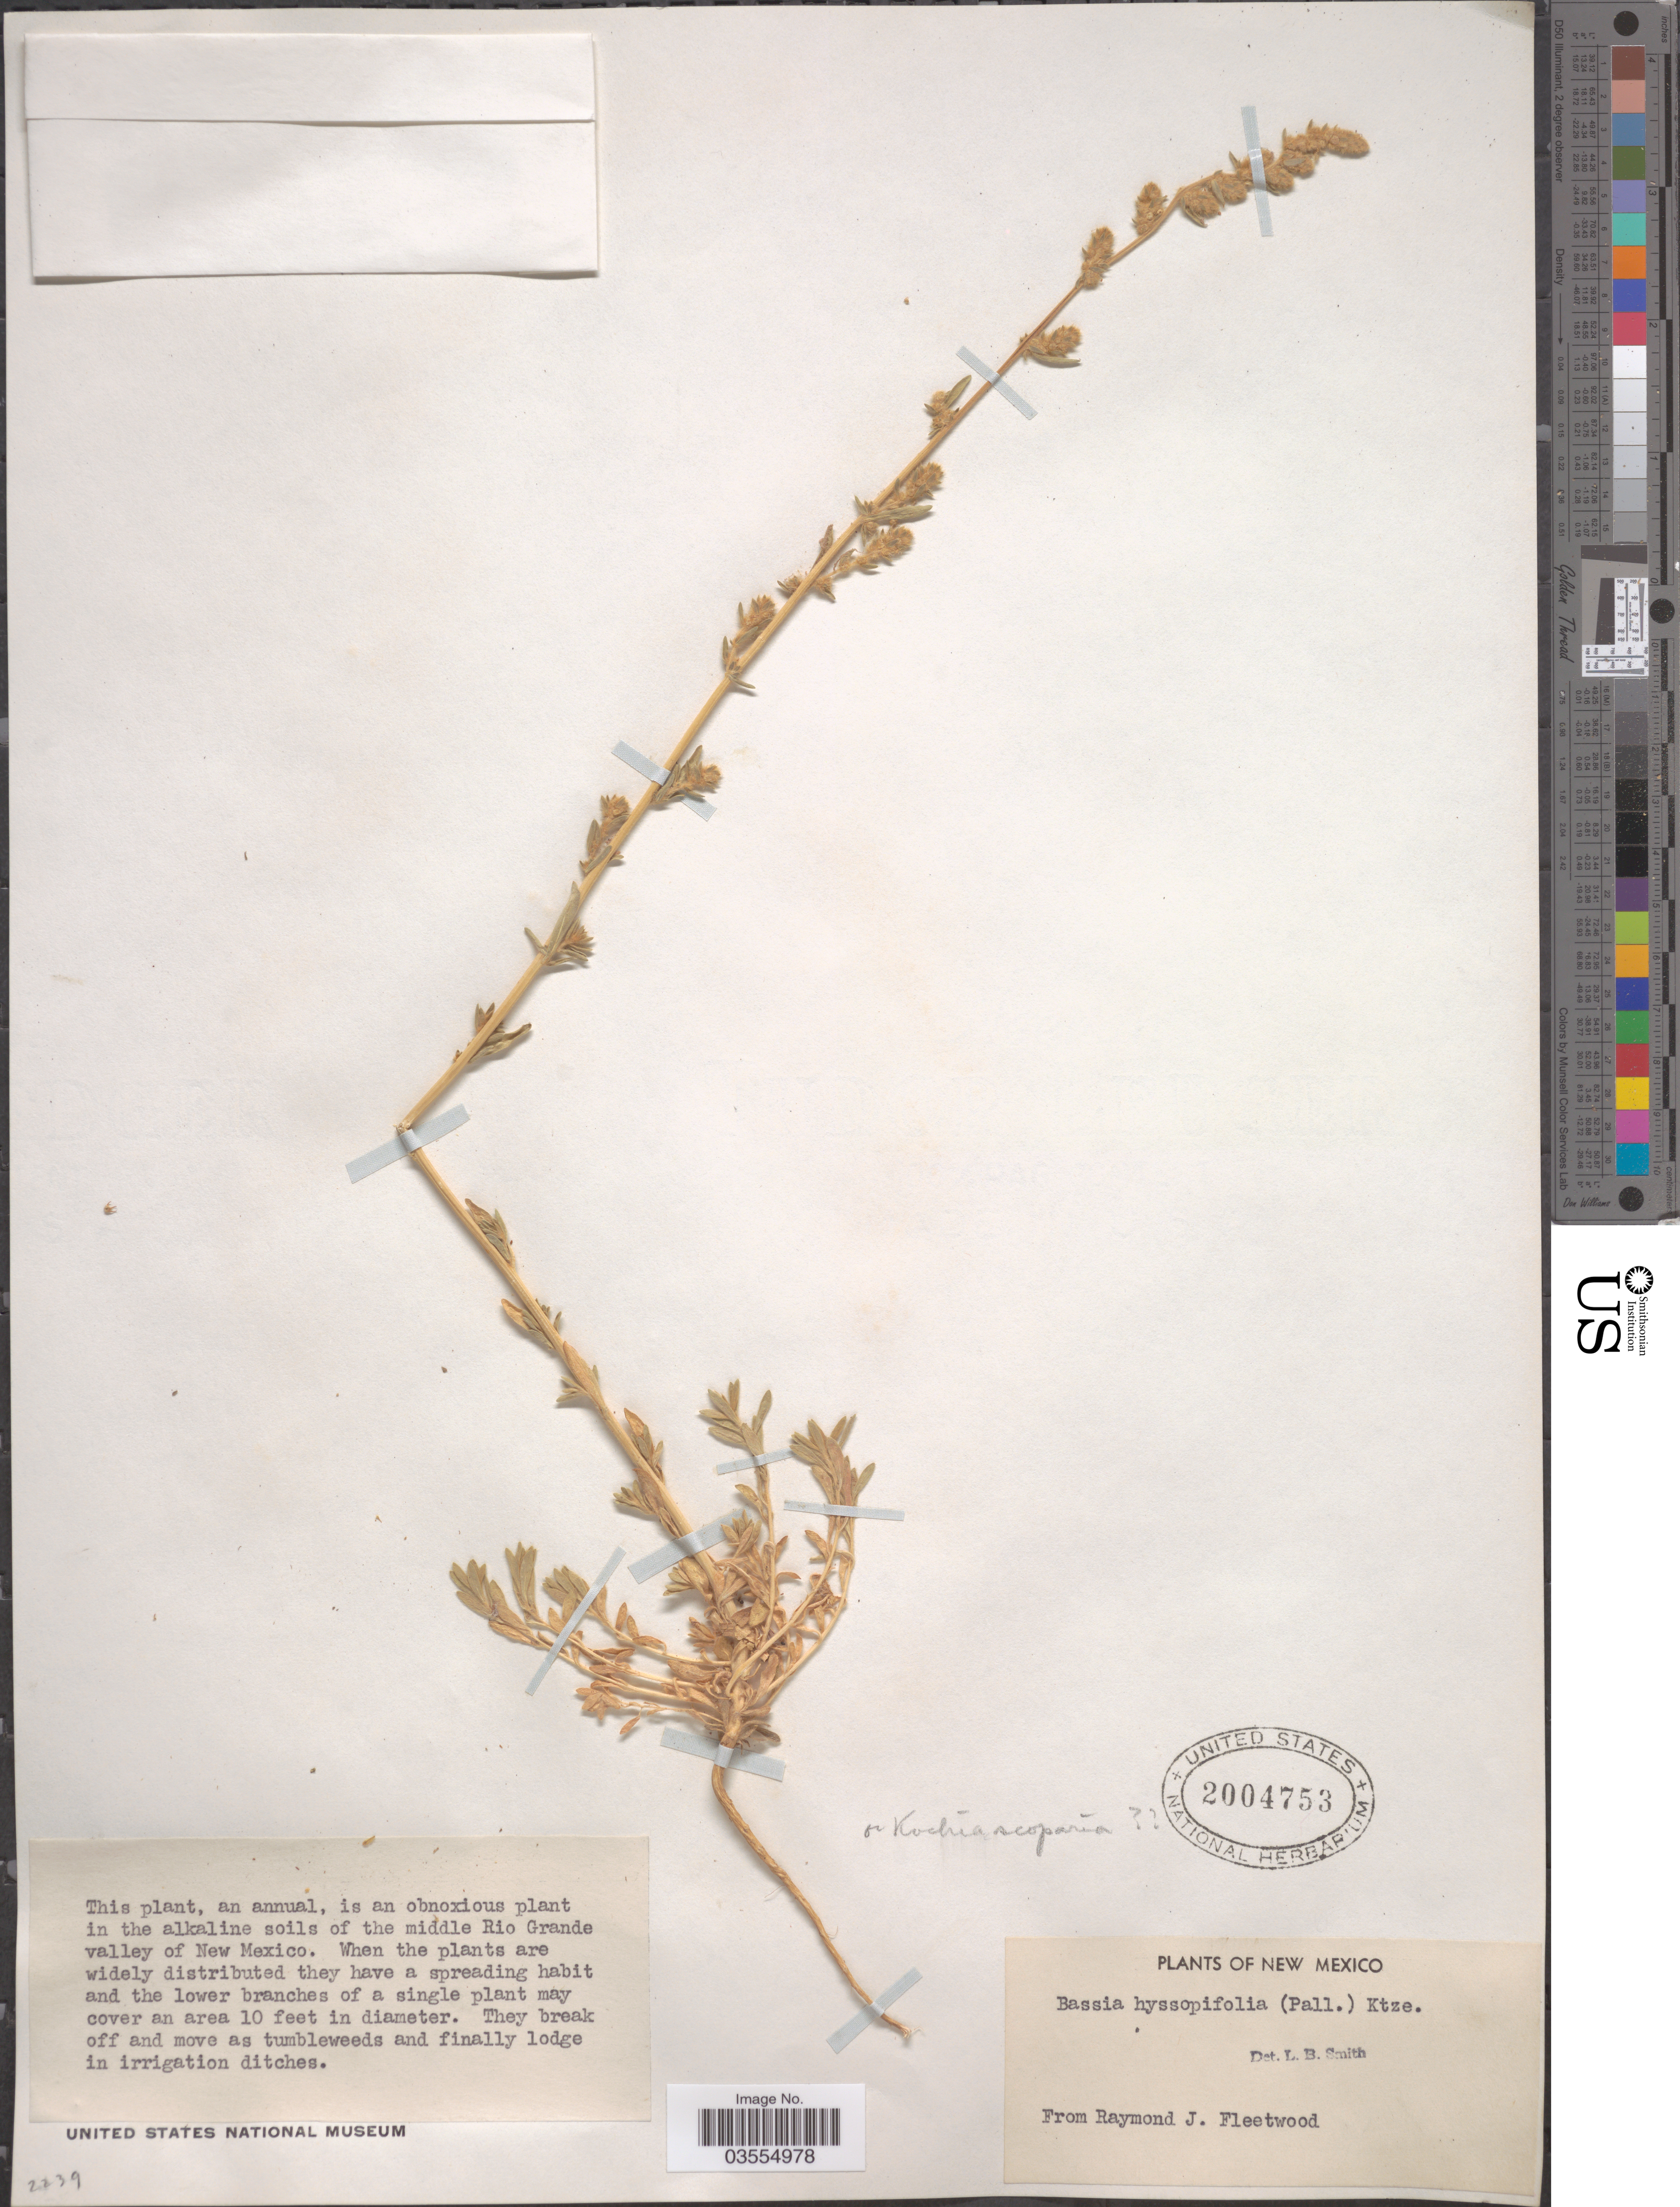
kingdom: Plantae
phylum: Tracheophyta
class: Magnoliopsida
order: Caryophyllales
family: Amaranthaceae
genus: Bassia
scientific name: Bassia hyssopifolia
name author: (Pall.) Kuntze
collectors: R. J. Fleetwood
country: United States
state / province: New Mexico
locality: In the alkaline soils of the middle Rio Grande valley of New Mexico.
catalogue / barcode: US 2004753